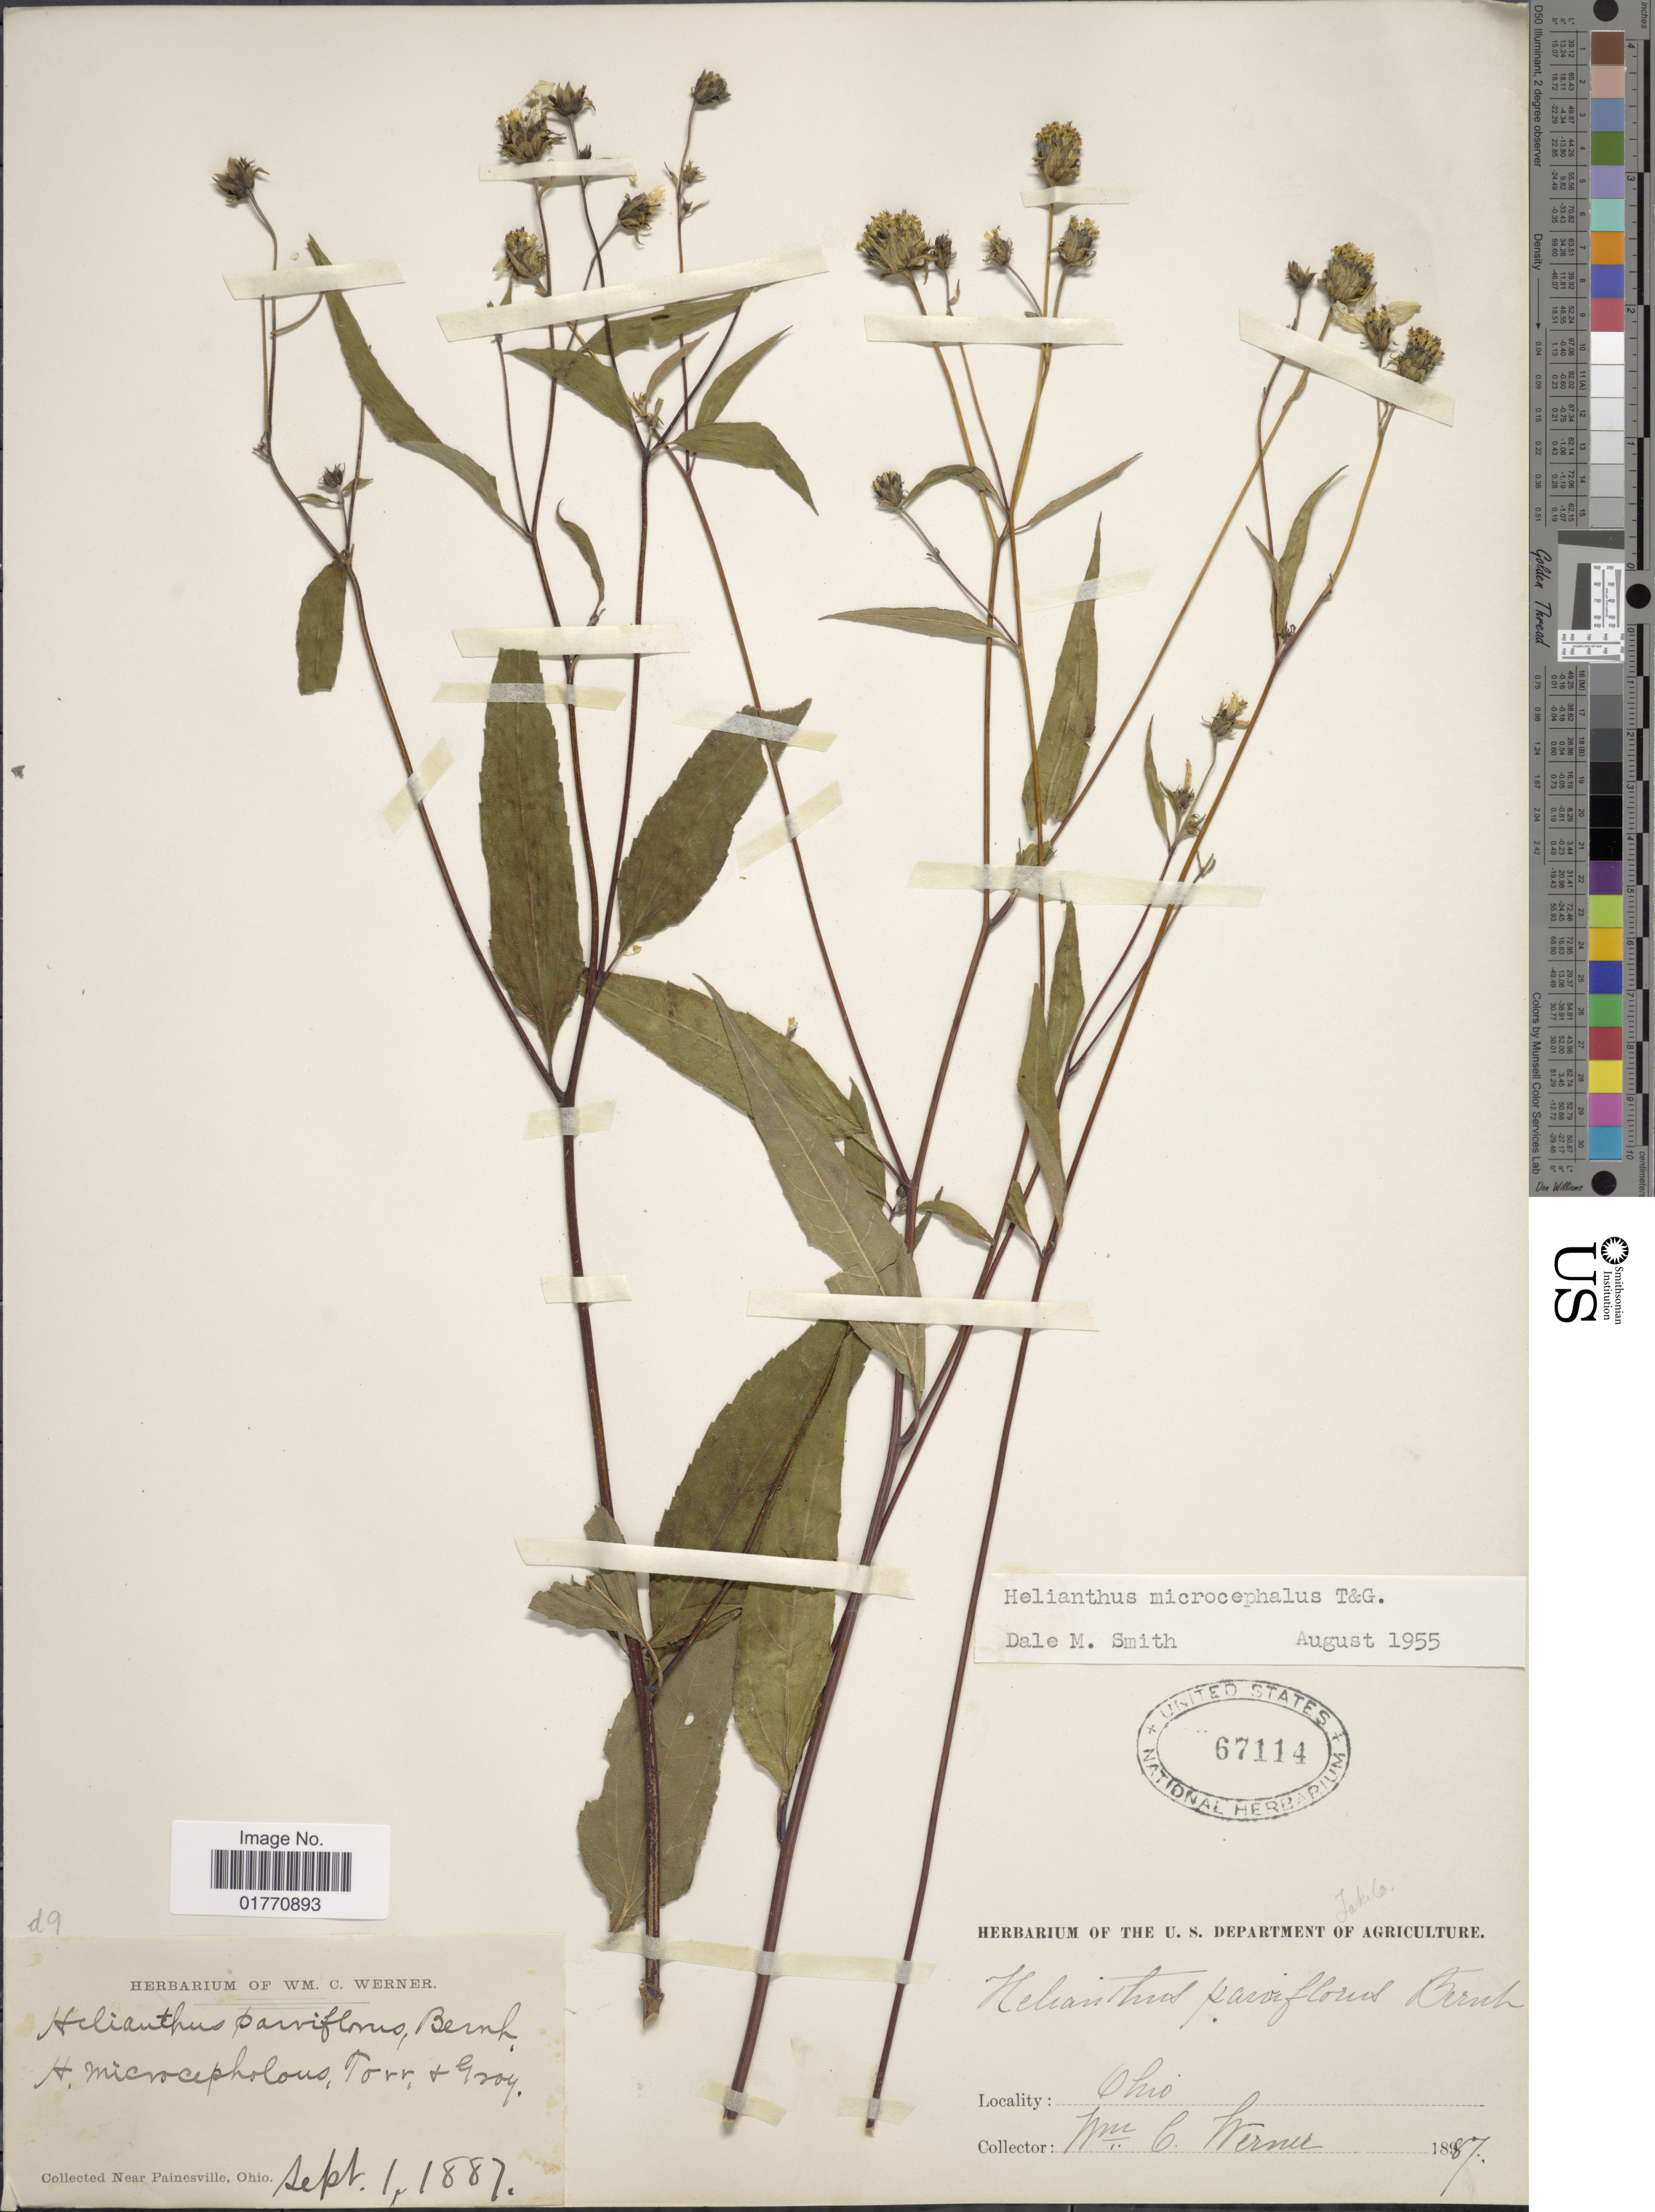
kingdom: Plantae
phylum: Tracheophyta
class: Magnoliopsida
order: Asterales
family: Asteraceae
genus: Helianthus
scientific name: Helianthus microcephalus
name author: Torr. & A. Gray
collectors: W. Werner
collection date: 1887-09-01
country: United States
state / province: Ohio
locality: Near Painesville.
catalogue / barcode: US 67114